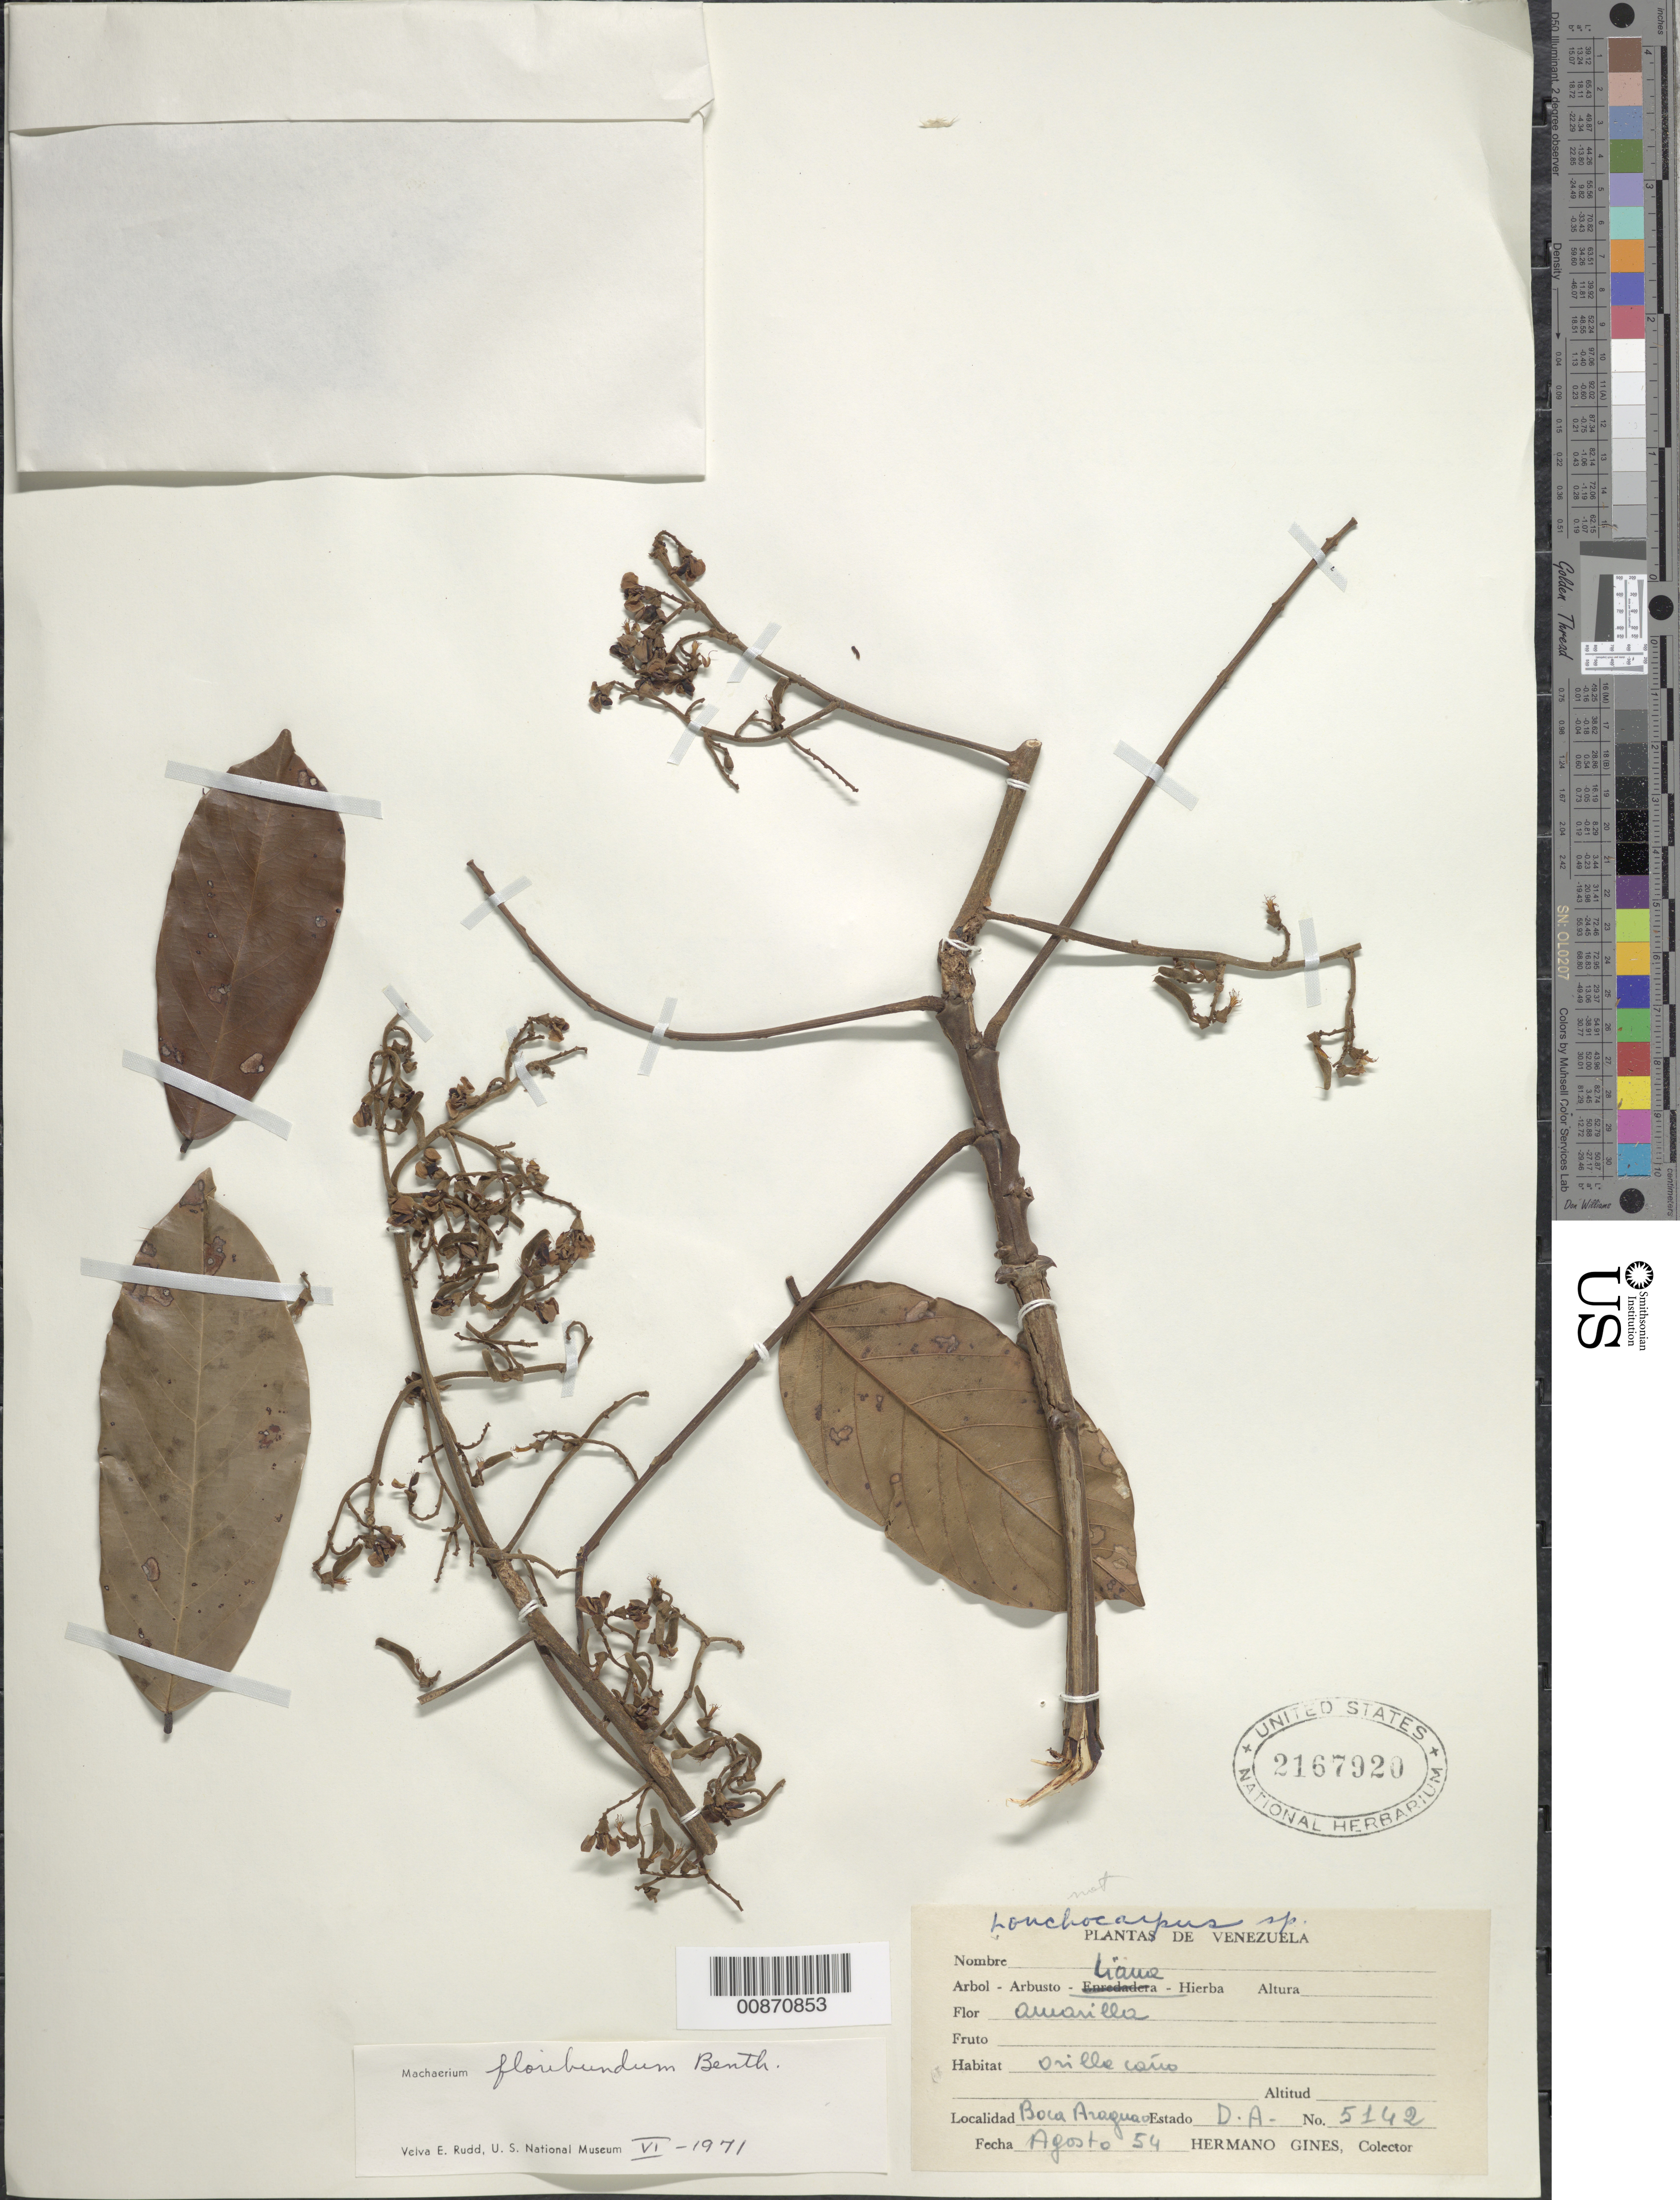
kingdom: Plantae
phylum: Tracheophyta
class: Magnoliopsida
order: Fabales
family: Fabaceae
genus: Machaerium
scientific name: Machaerium floribundum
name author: Benth.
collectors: H. Gines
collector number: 5142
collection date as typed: Aug-54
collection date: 1954-08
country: Venezuela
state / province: Delta Amacuro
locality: Boca de Araguao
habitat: Orilla cano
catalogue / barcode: US 2167920